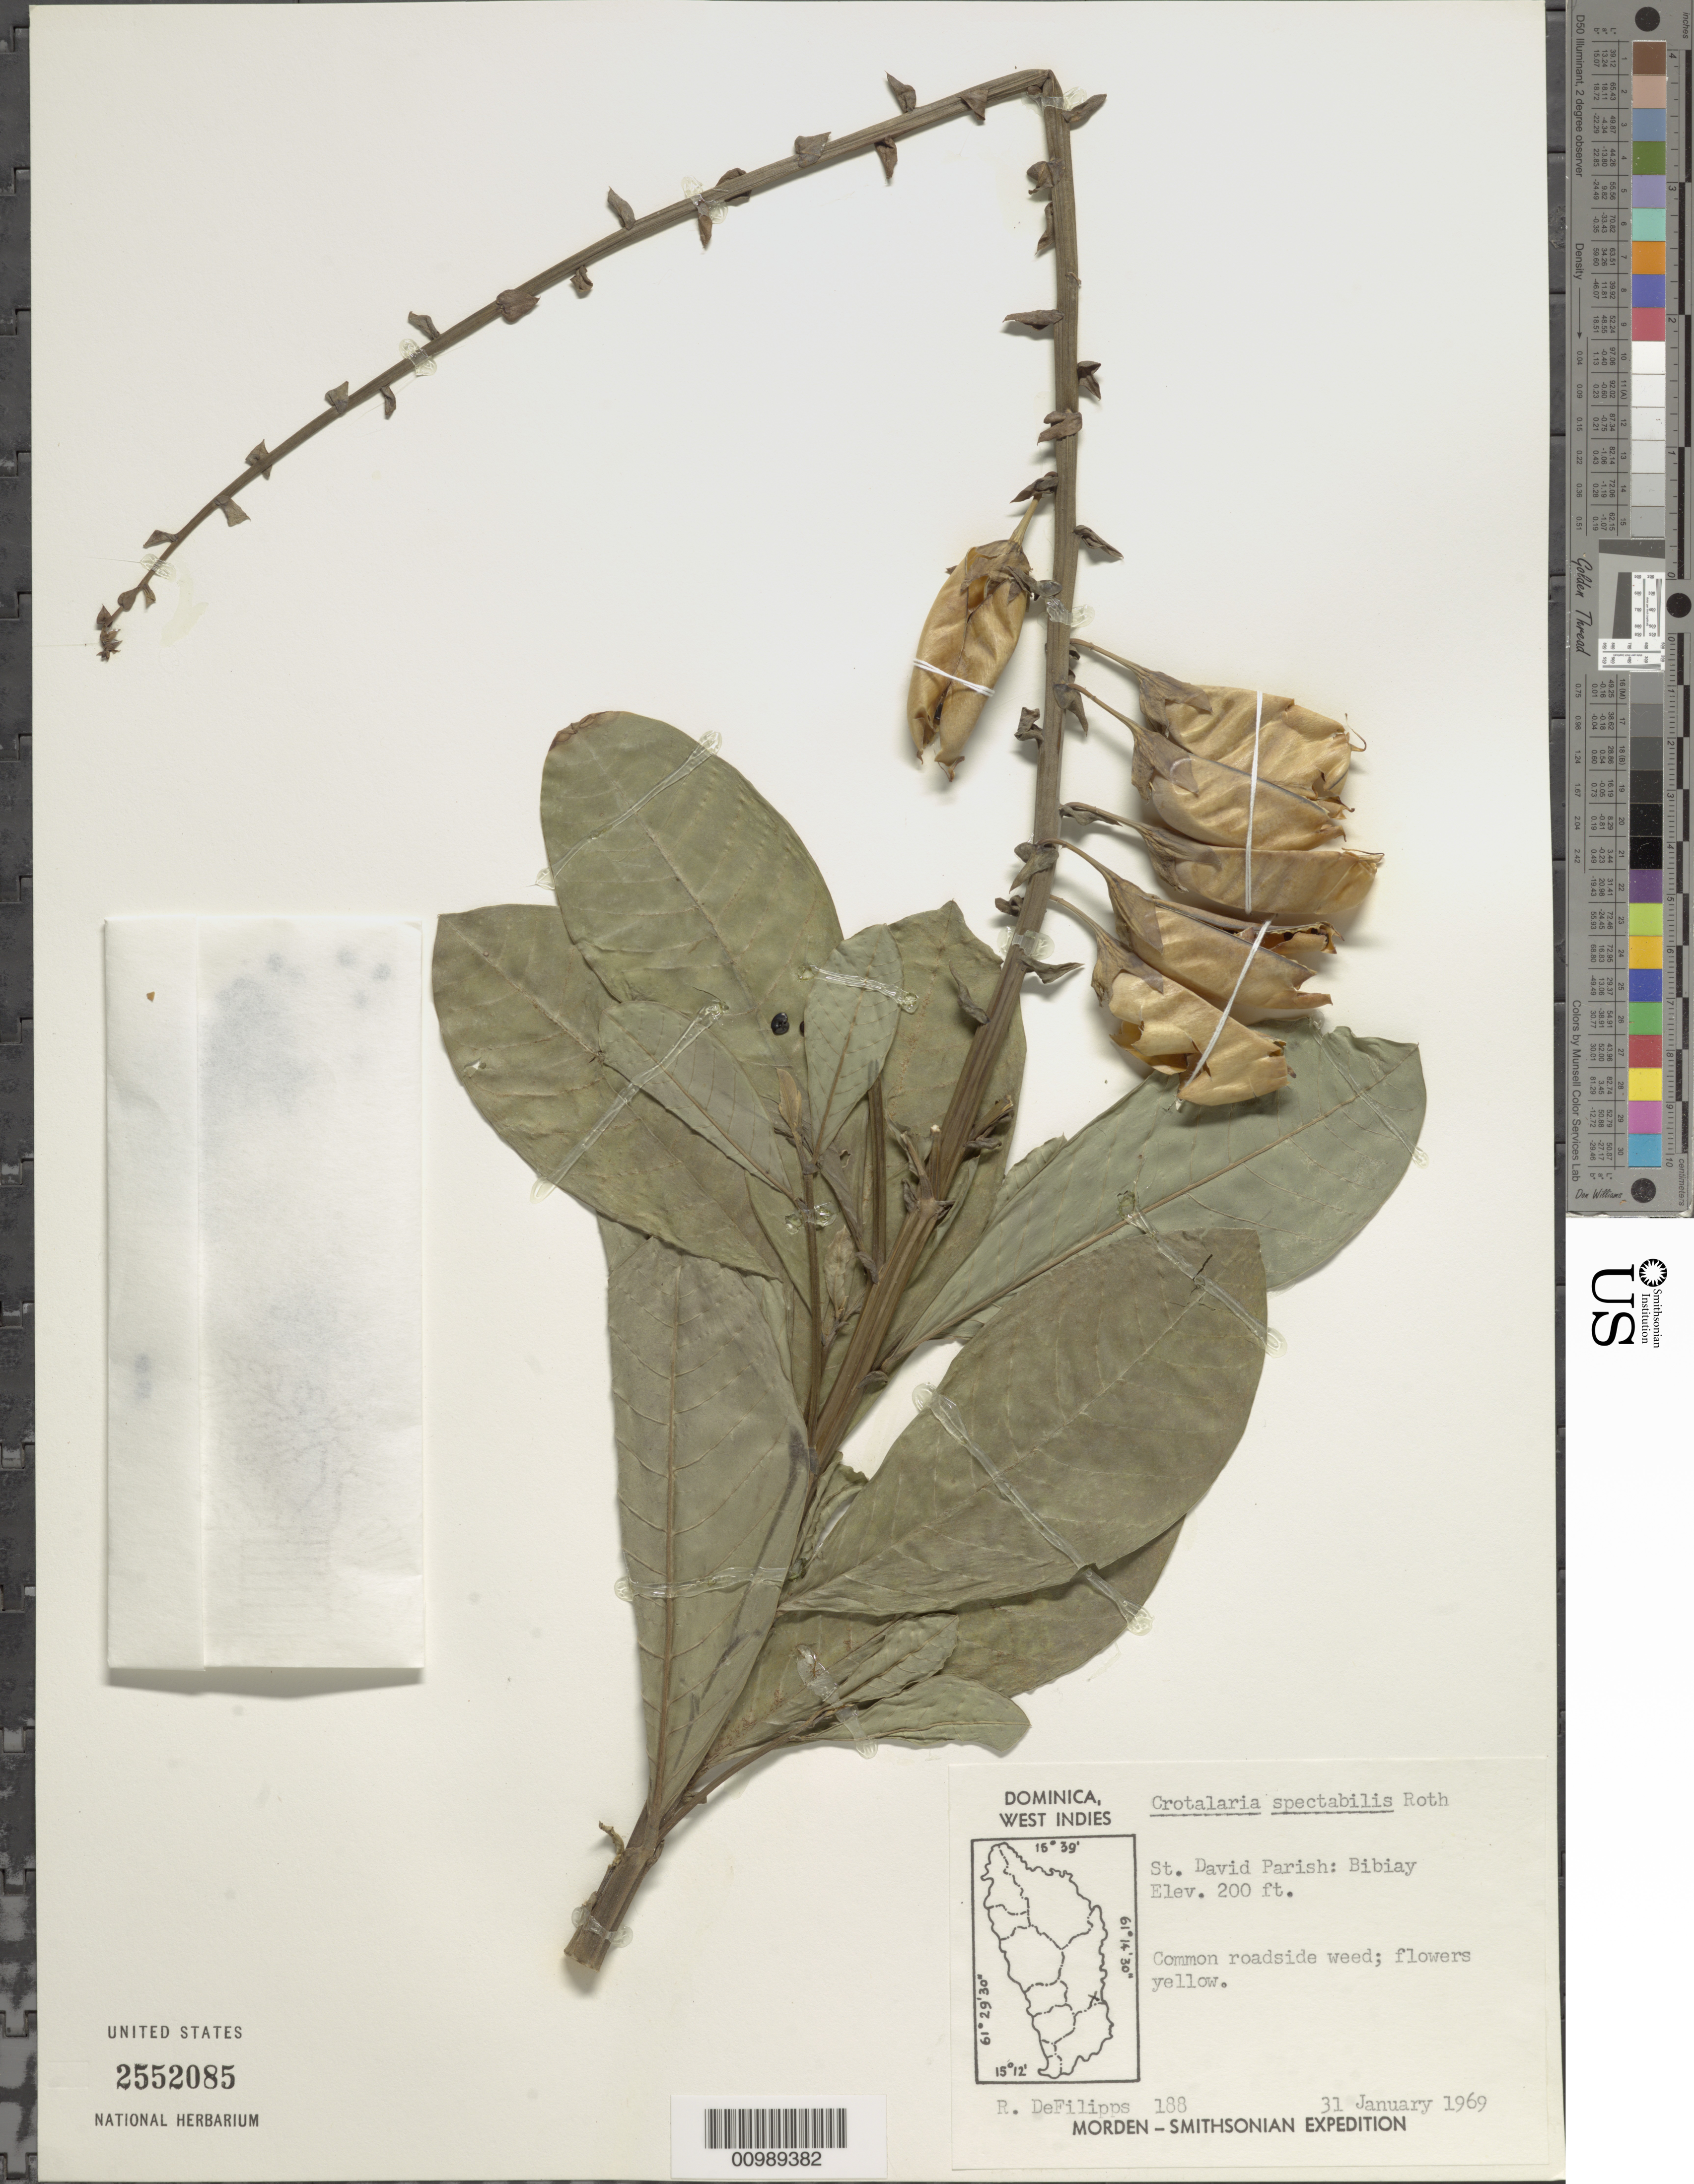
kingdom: Plantae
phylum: Tracheophyta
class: Magnoliopsida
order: Fabales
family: Fabaceae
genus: Crotalaria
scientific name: Crotalaria spectabilis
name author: Roth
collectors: R. A. DeFilipps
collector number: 188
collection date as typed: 31 Jan 1969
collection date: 1969-01-31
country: Dominica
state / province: St. David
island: Dominica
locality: Bibiay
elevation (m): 61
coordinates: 0 N, 0 E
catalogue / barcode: US 2552085